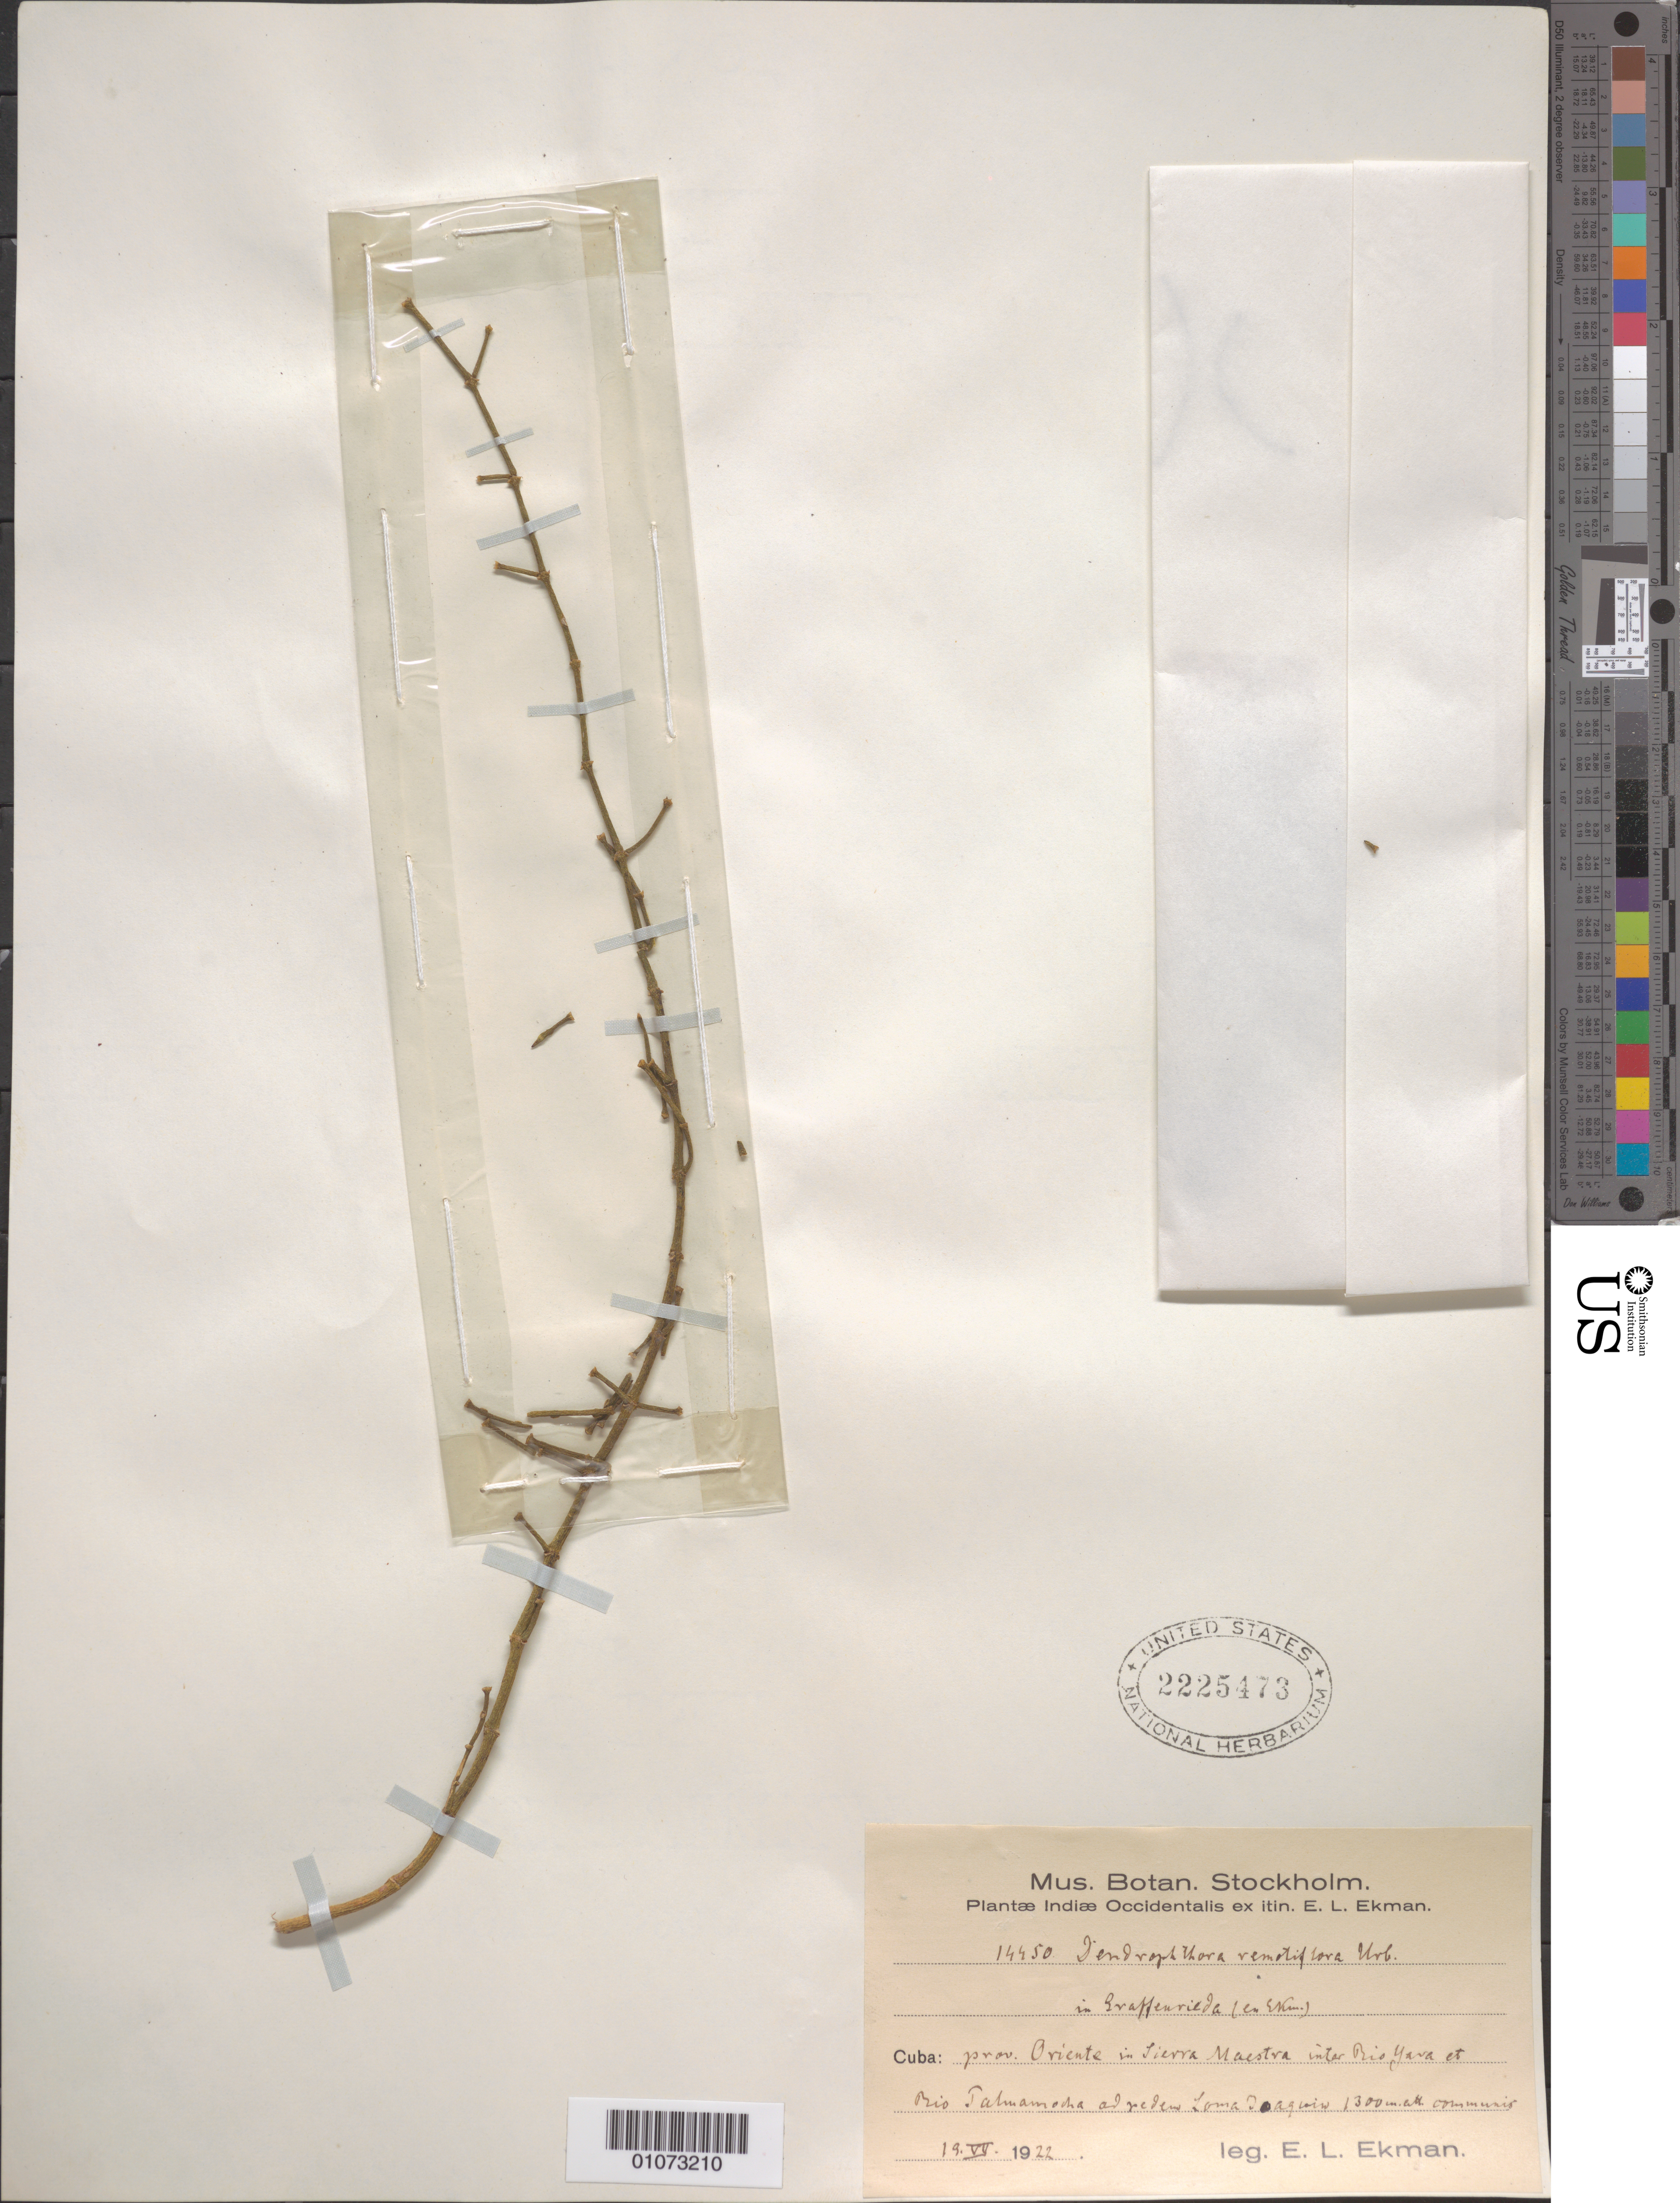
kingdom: Plantae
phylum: Tracheophyta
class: Magnoliopsida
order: Santalales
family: Viscaceae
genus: Dendrophthora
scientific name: Dendrophthora remotiflora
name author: Urb.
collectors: E. L. Ekman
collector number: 14450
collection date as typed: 19 Jun 1922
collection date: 1922-06-19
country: Cuba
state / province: Oriente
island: Cuba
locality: Sierra Maestra inter Rio Yava et Rio Palma Mocha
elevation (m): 1300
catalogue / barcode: US 2225472